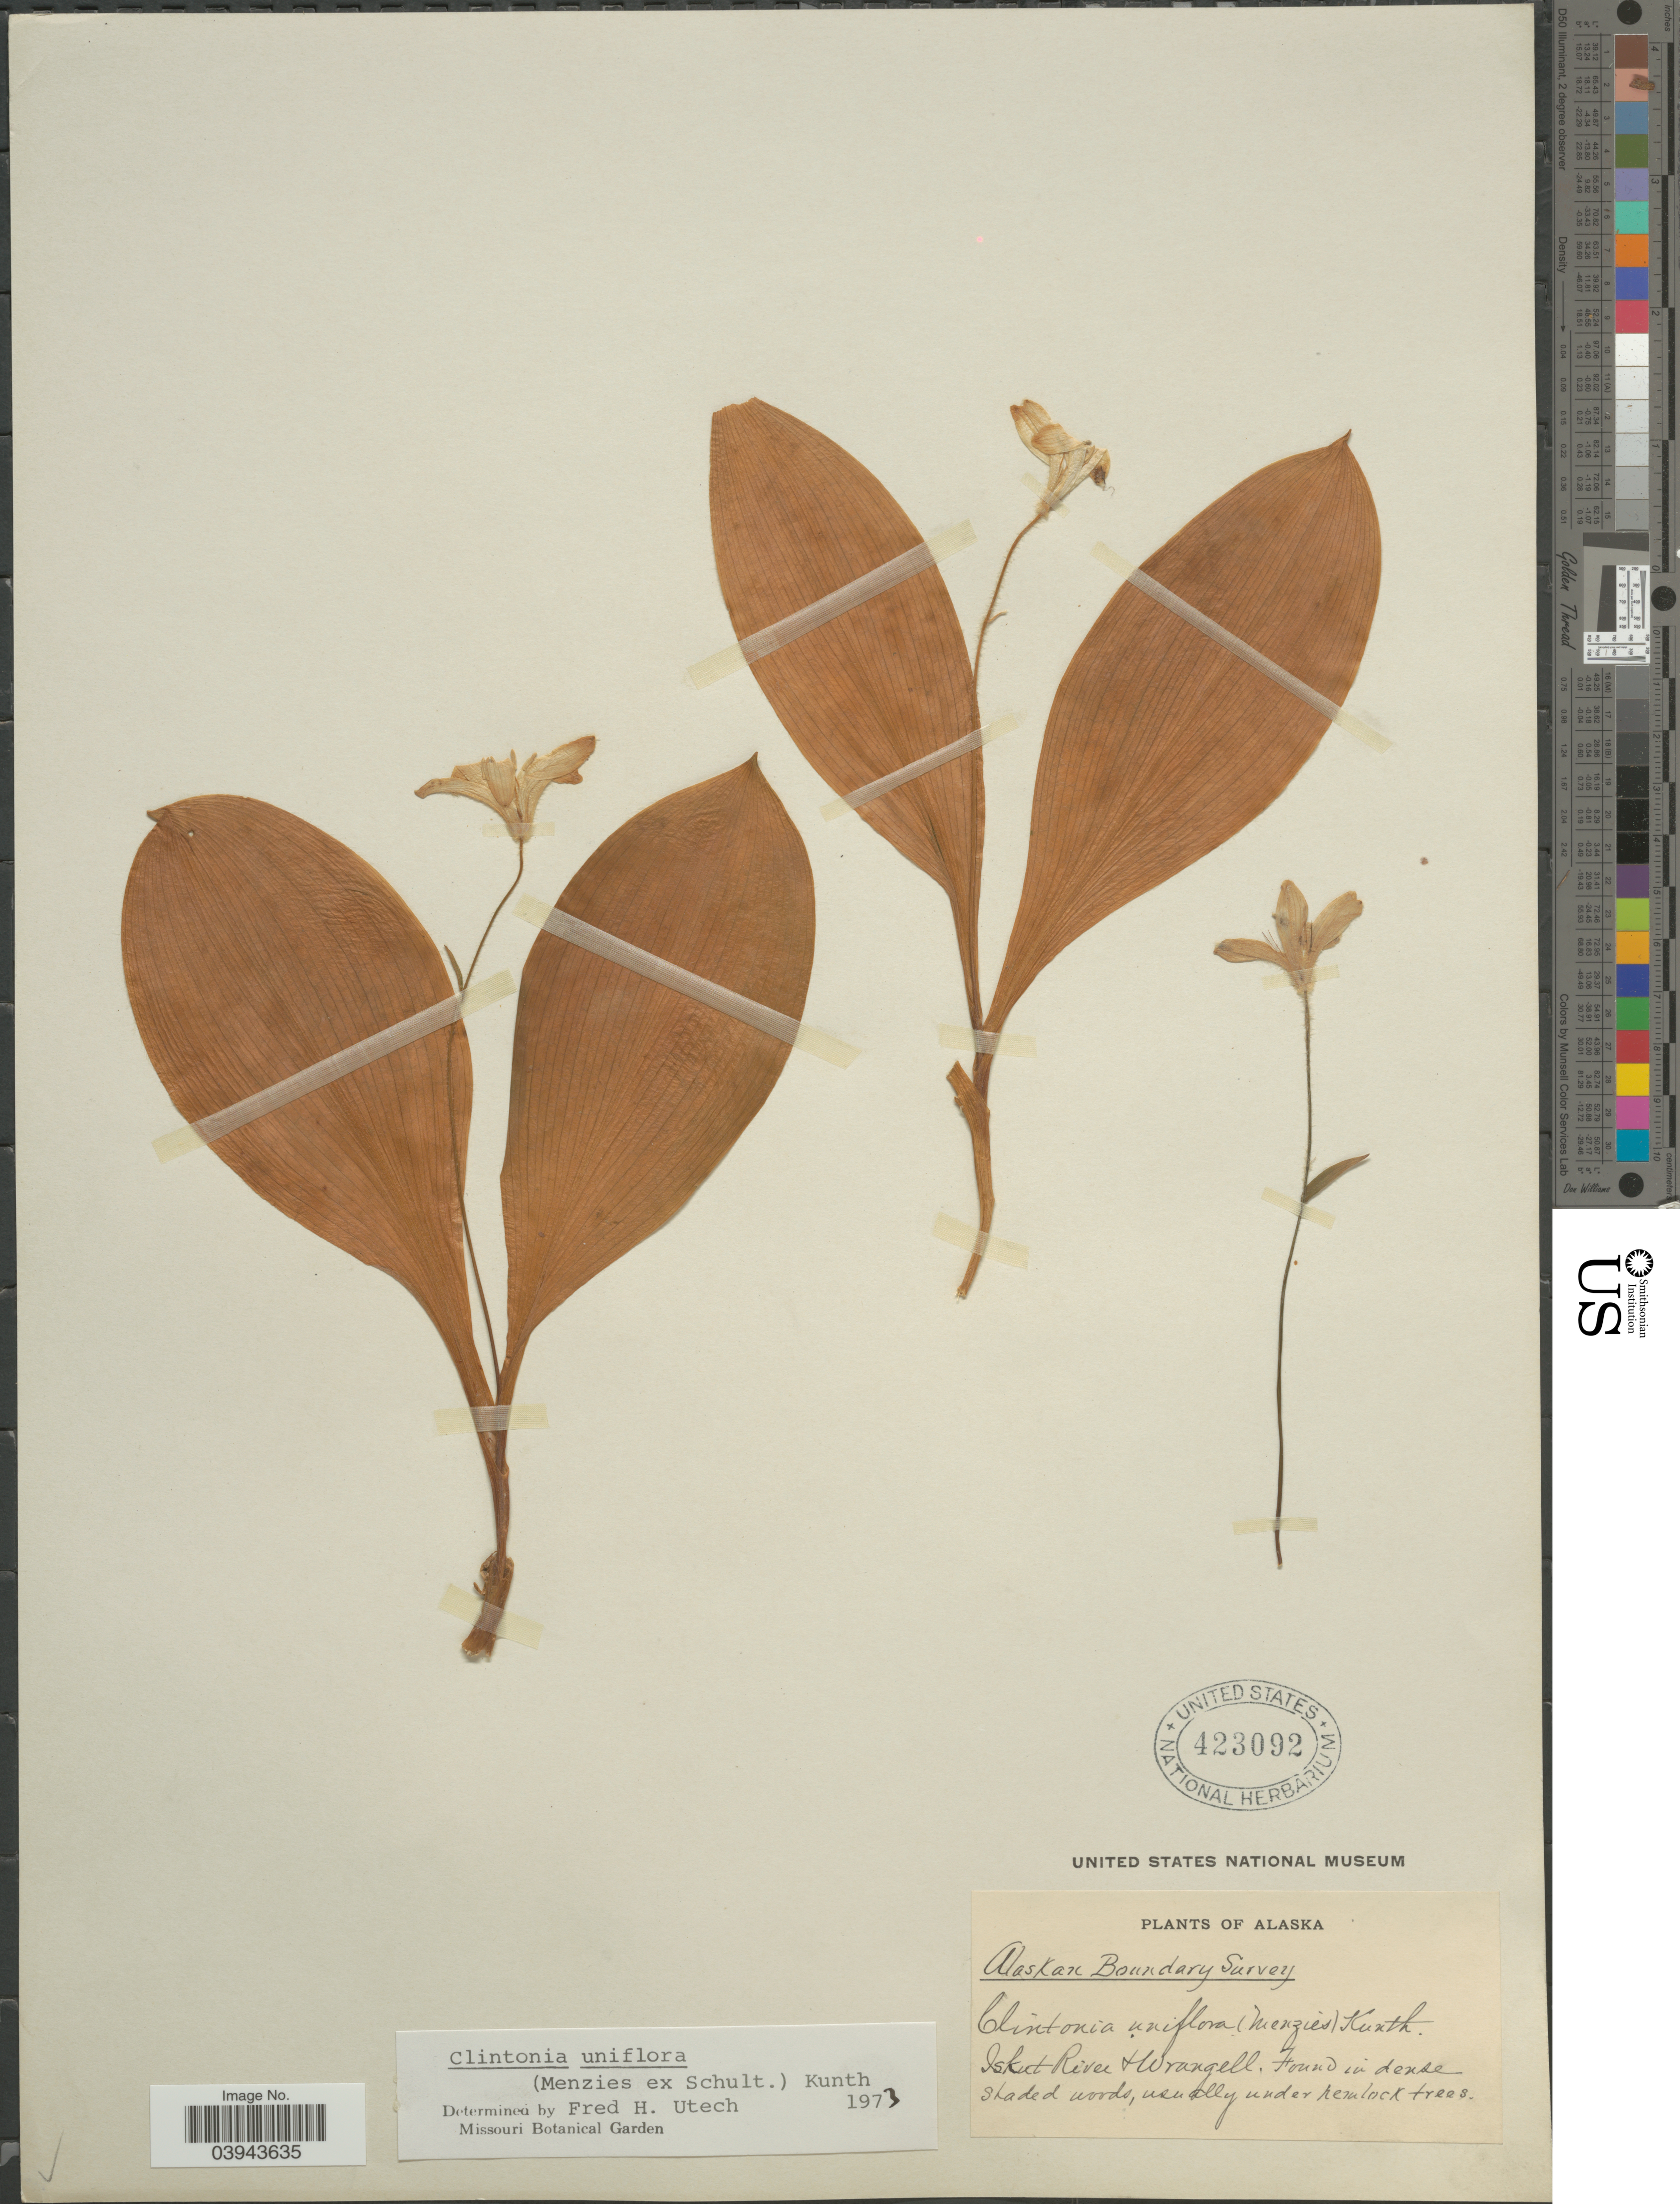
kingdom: Plantae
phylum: Tracheophyta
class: Liliopsida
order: Liliales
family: Liliaceae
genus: Clintonia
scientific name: Clintonia uniflora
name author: Kunth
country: United States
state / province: Alaska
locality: Iskut River & Wrangell.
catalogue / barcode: US 423092